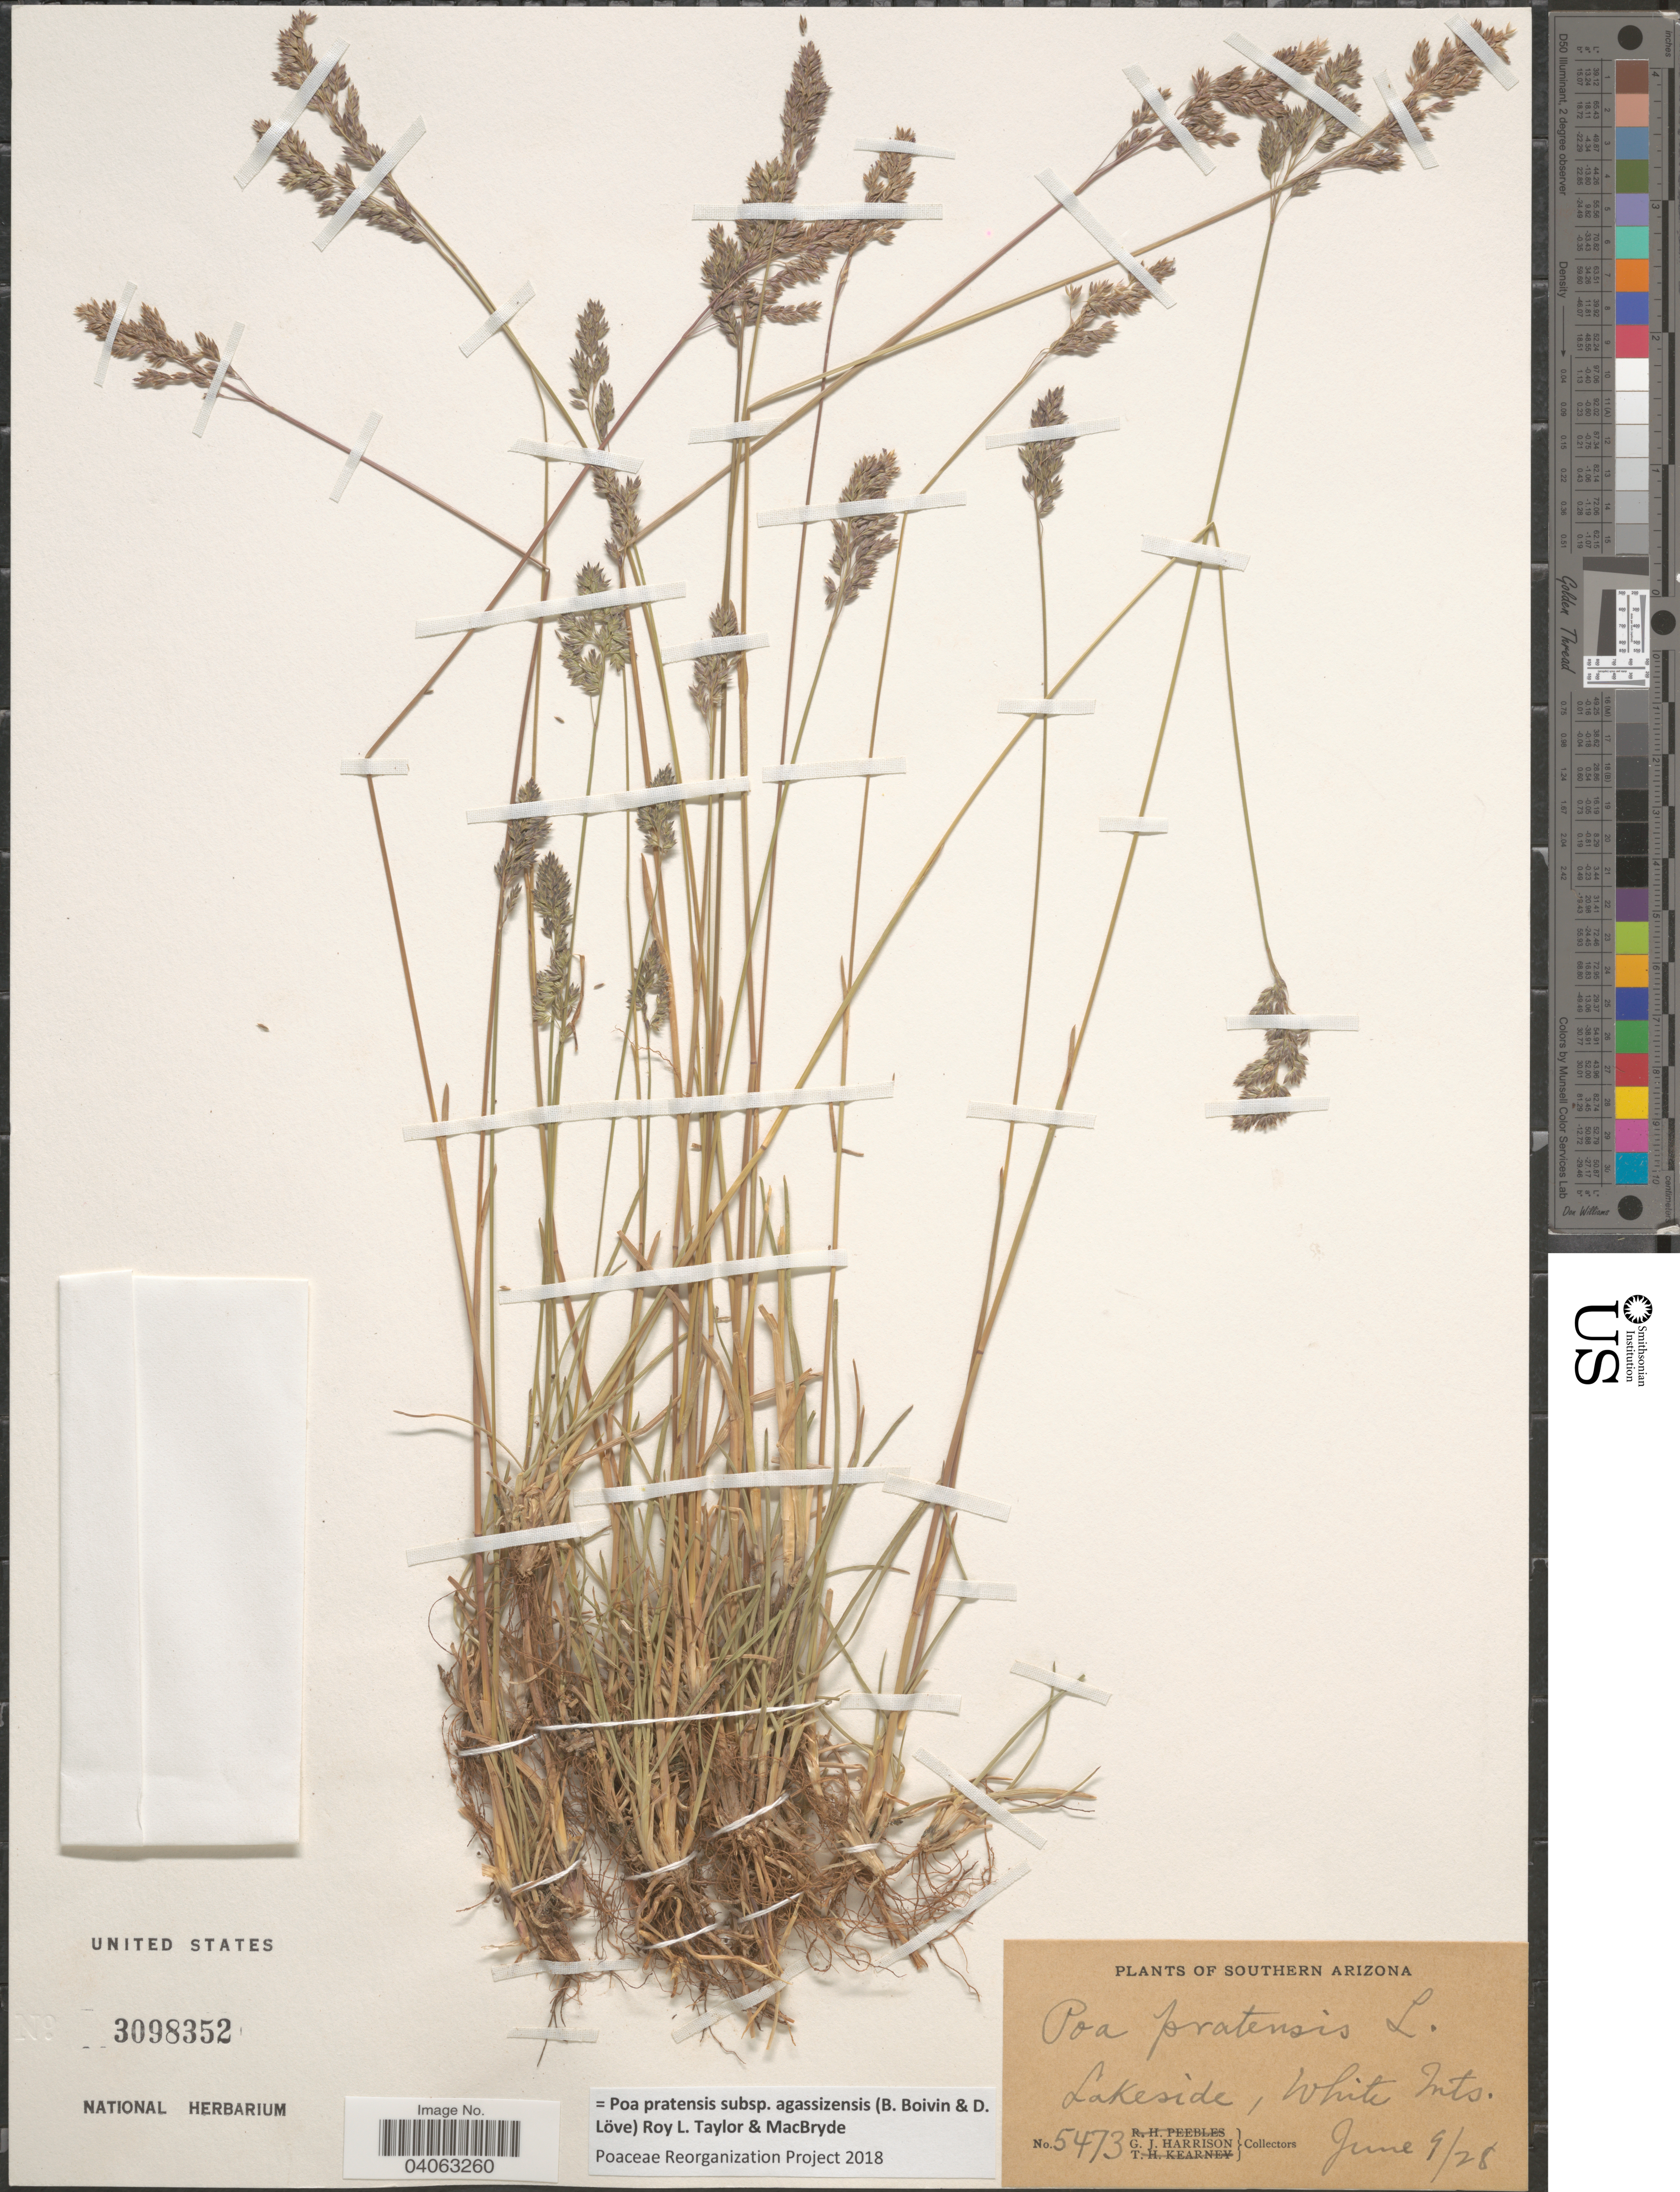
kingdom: Plantae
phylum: Tracheophyta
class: Liliopsida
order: Poales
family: Poaceae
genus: Poa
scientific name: Poa pratensis subsp. agassizensis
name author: (B. Boivin & D. Löve) Roy L. Taylor & MacBryde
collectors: G. J. Harrison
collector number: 5473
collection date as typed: Transcribed d/m/y: 9/6/28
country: United States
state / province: Arizona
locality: Southern Arizona. Lakeside, White Mts.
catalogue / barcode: US 3098352